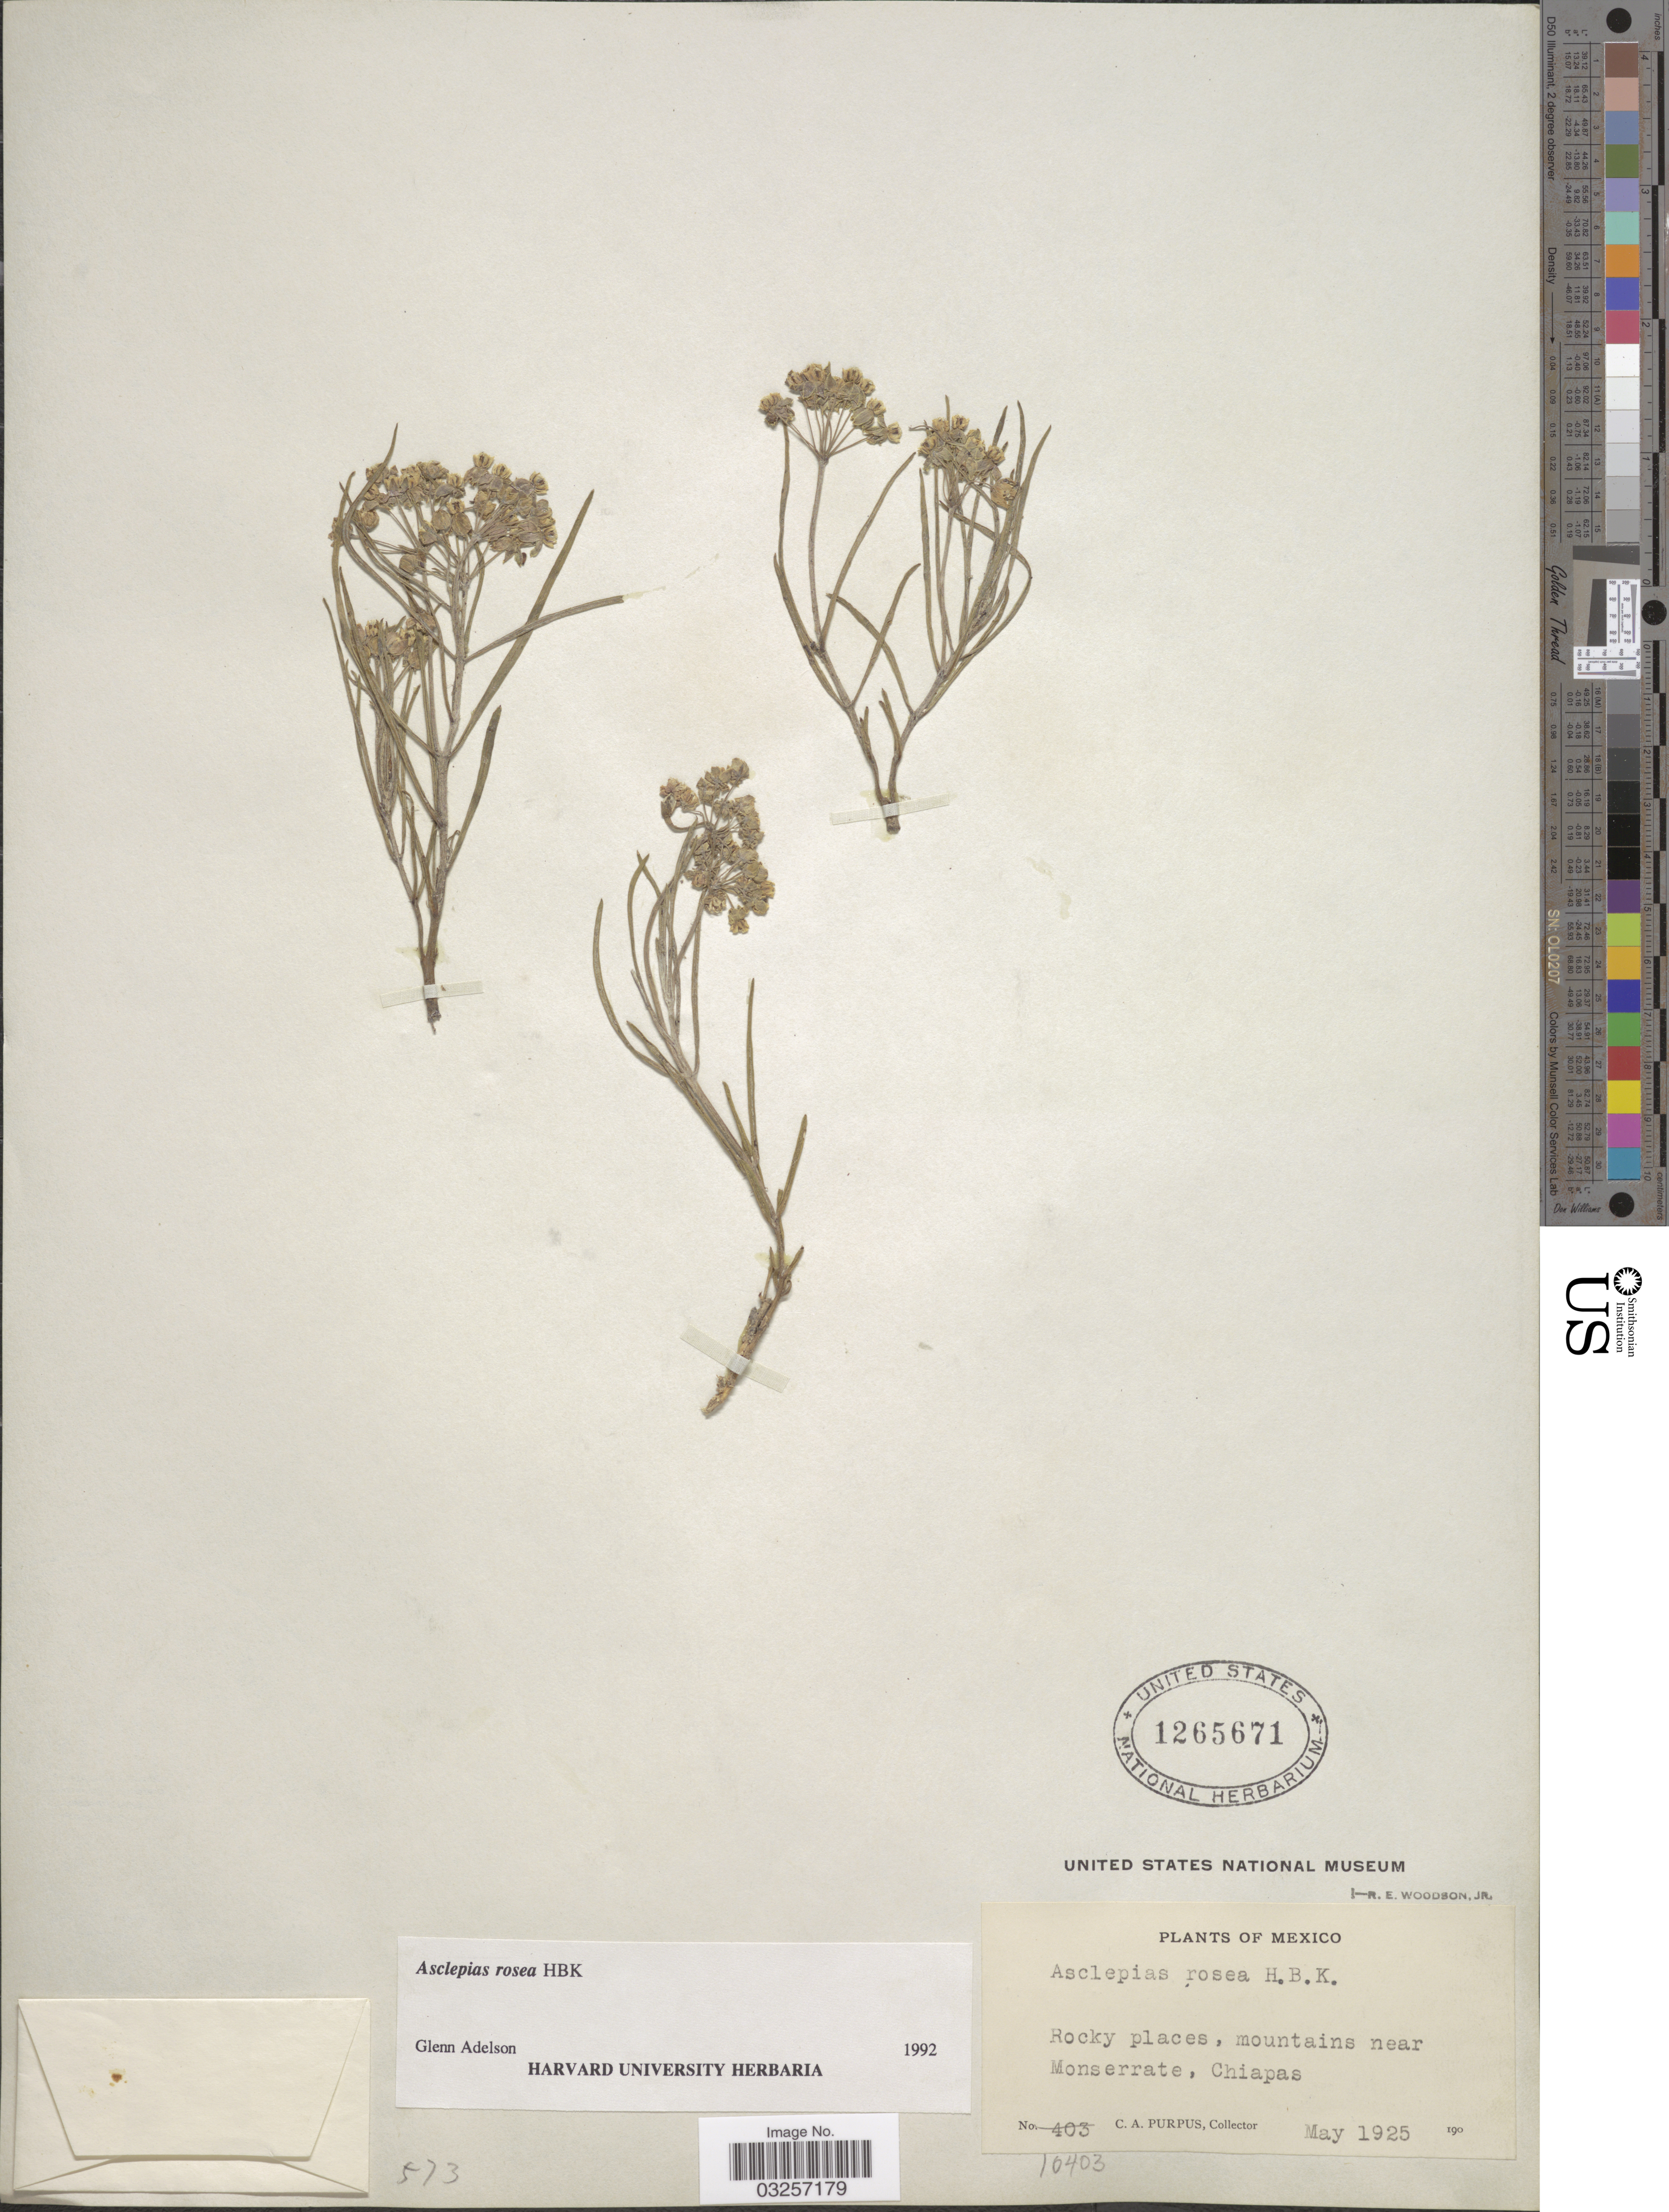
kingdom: Plantae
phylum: Tracheophyta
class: Magnoliopsida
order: Gentianales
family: Apocynaceae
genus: Asclepias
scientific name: Asclepias rosea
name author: Kunth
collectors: C. A. Purpus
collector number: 10403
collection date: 1925-05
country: Mexico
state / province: Chiapas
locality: Rocky places, mountains near Monserrate.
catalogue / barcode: US 1265671